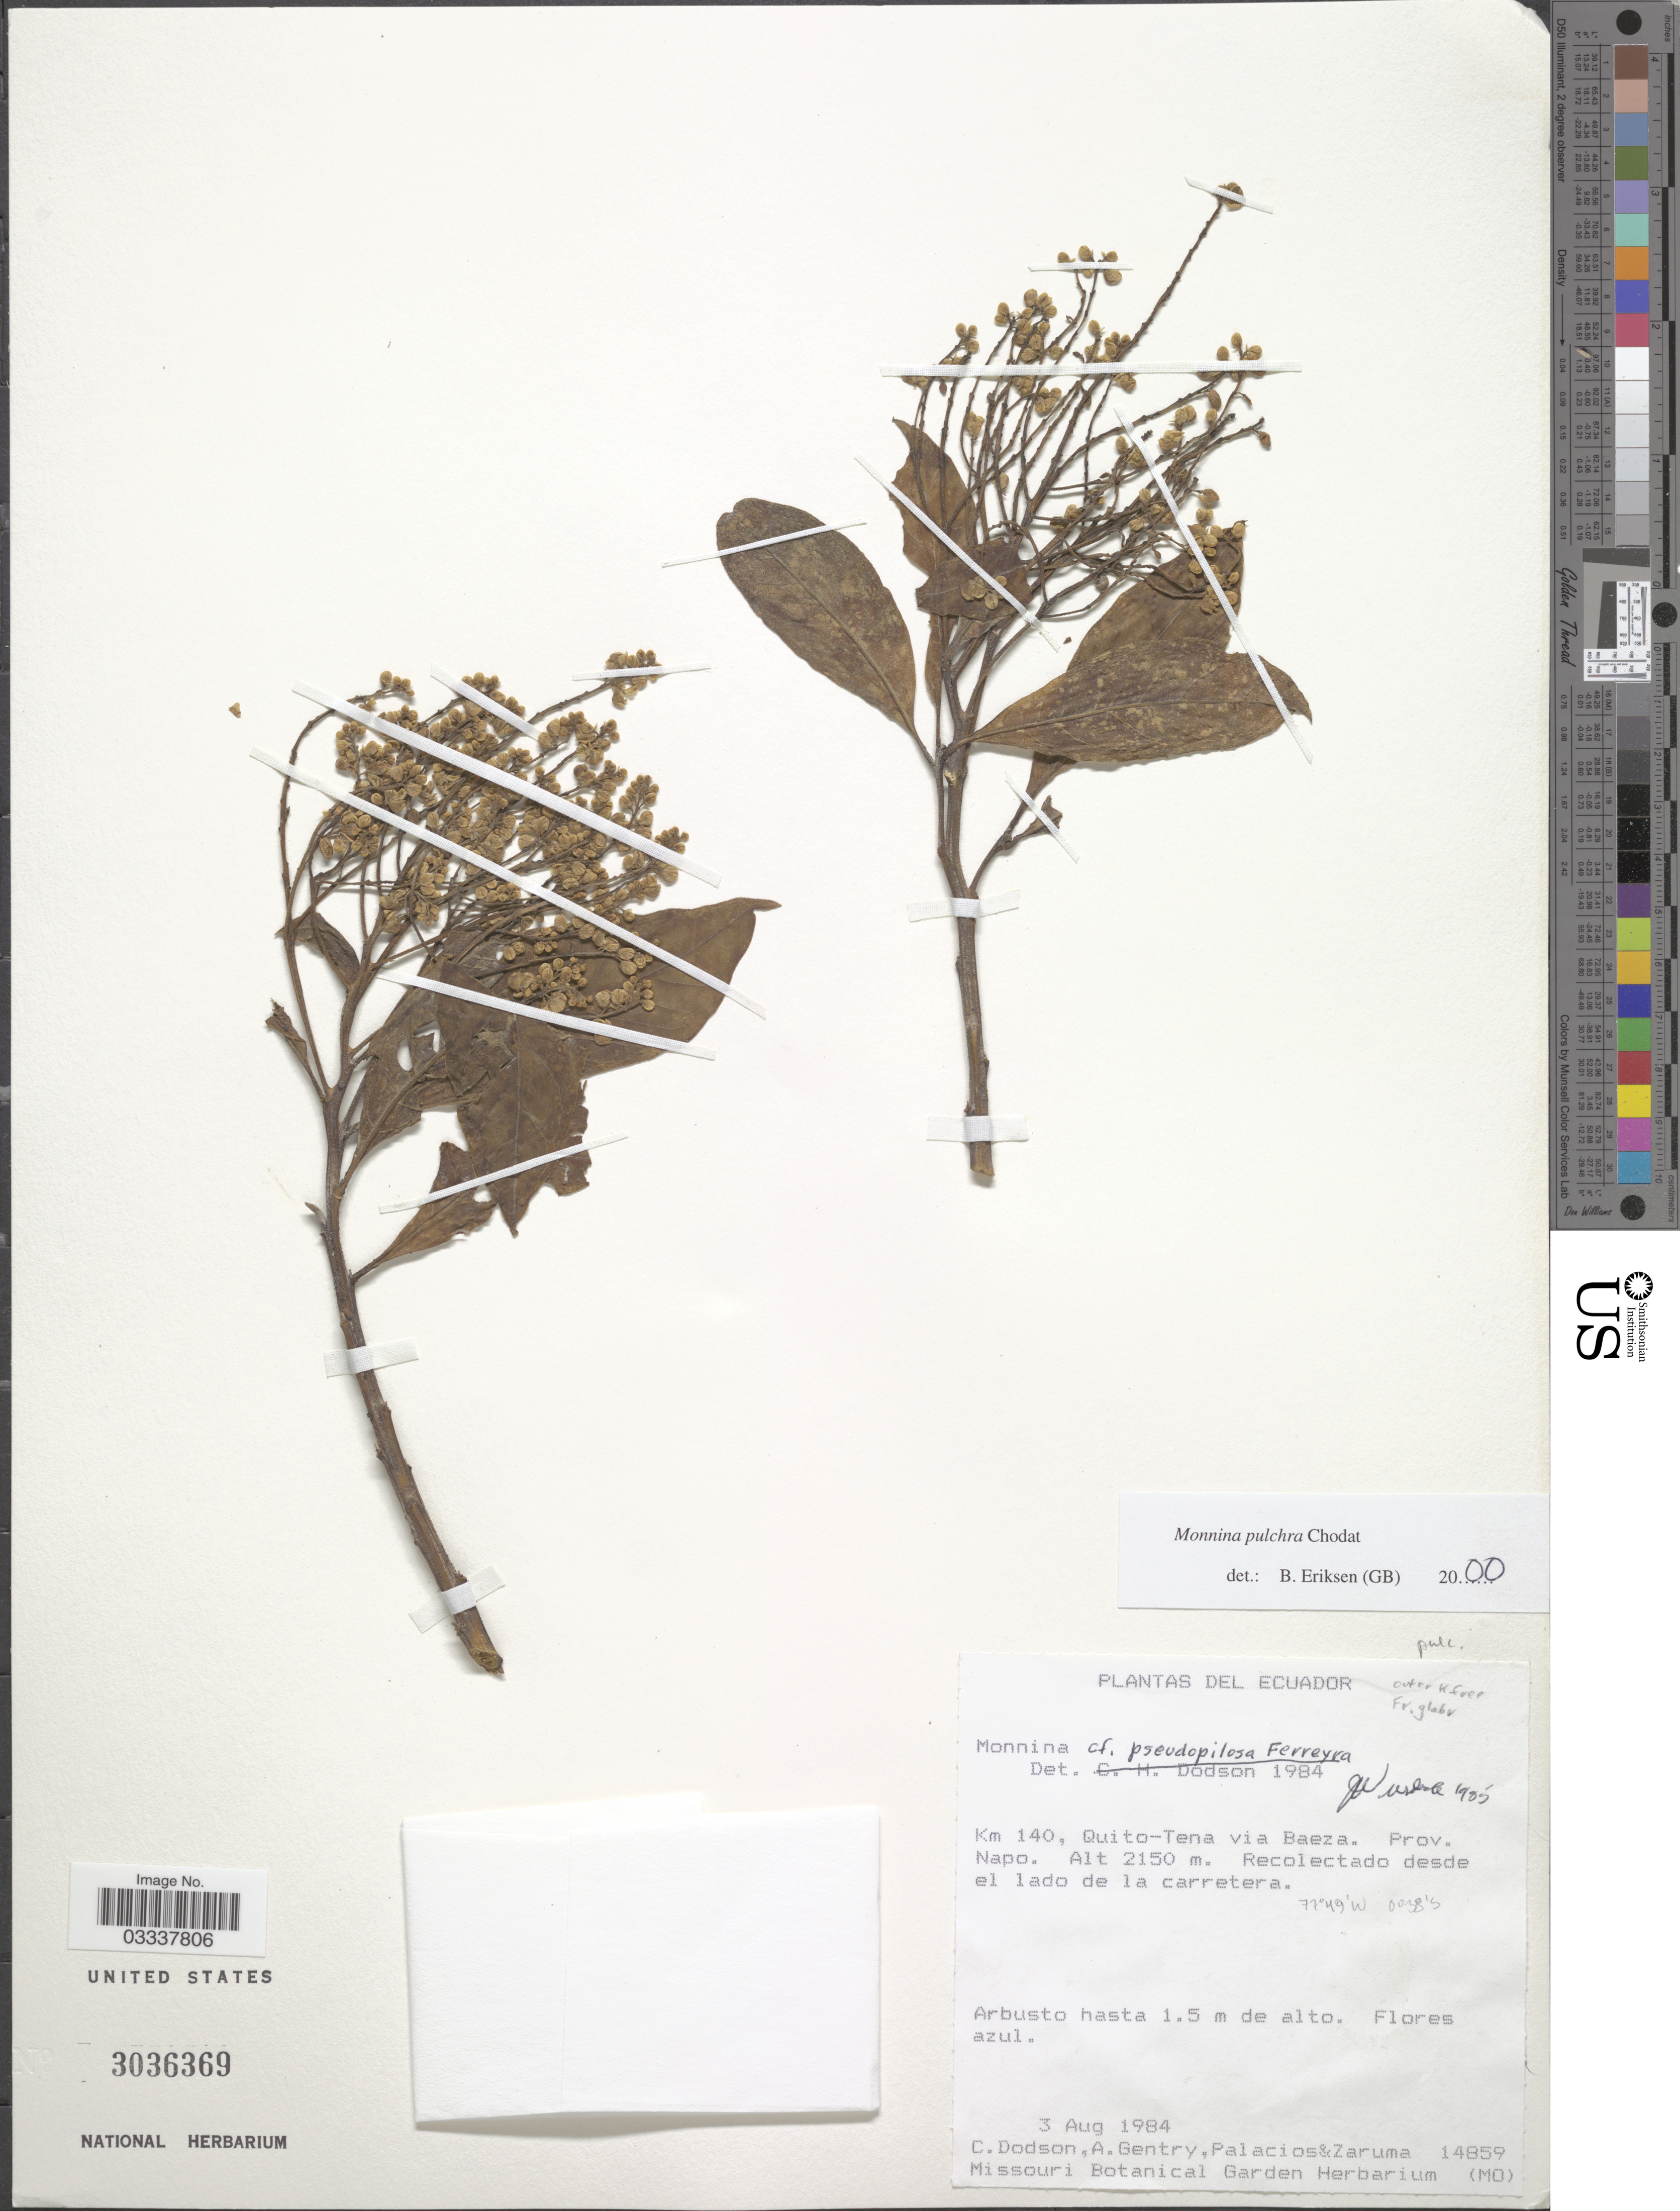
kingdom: Plantae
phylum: Tracheophyta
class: Magnoliopsida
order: Fabales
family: Polygalaceae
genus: Monnina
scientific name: Monnina pulchra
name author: Chodat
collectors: C. Dodson, A. H. Gentry, Palacios, -- & -. Zaruma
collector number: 14859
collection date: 1984-08-03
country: Ecuador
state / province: Napo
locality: Km 140, Quito-Tena via Beaza.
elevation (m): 2150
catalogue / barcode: US 3036369